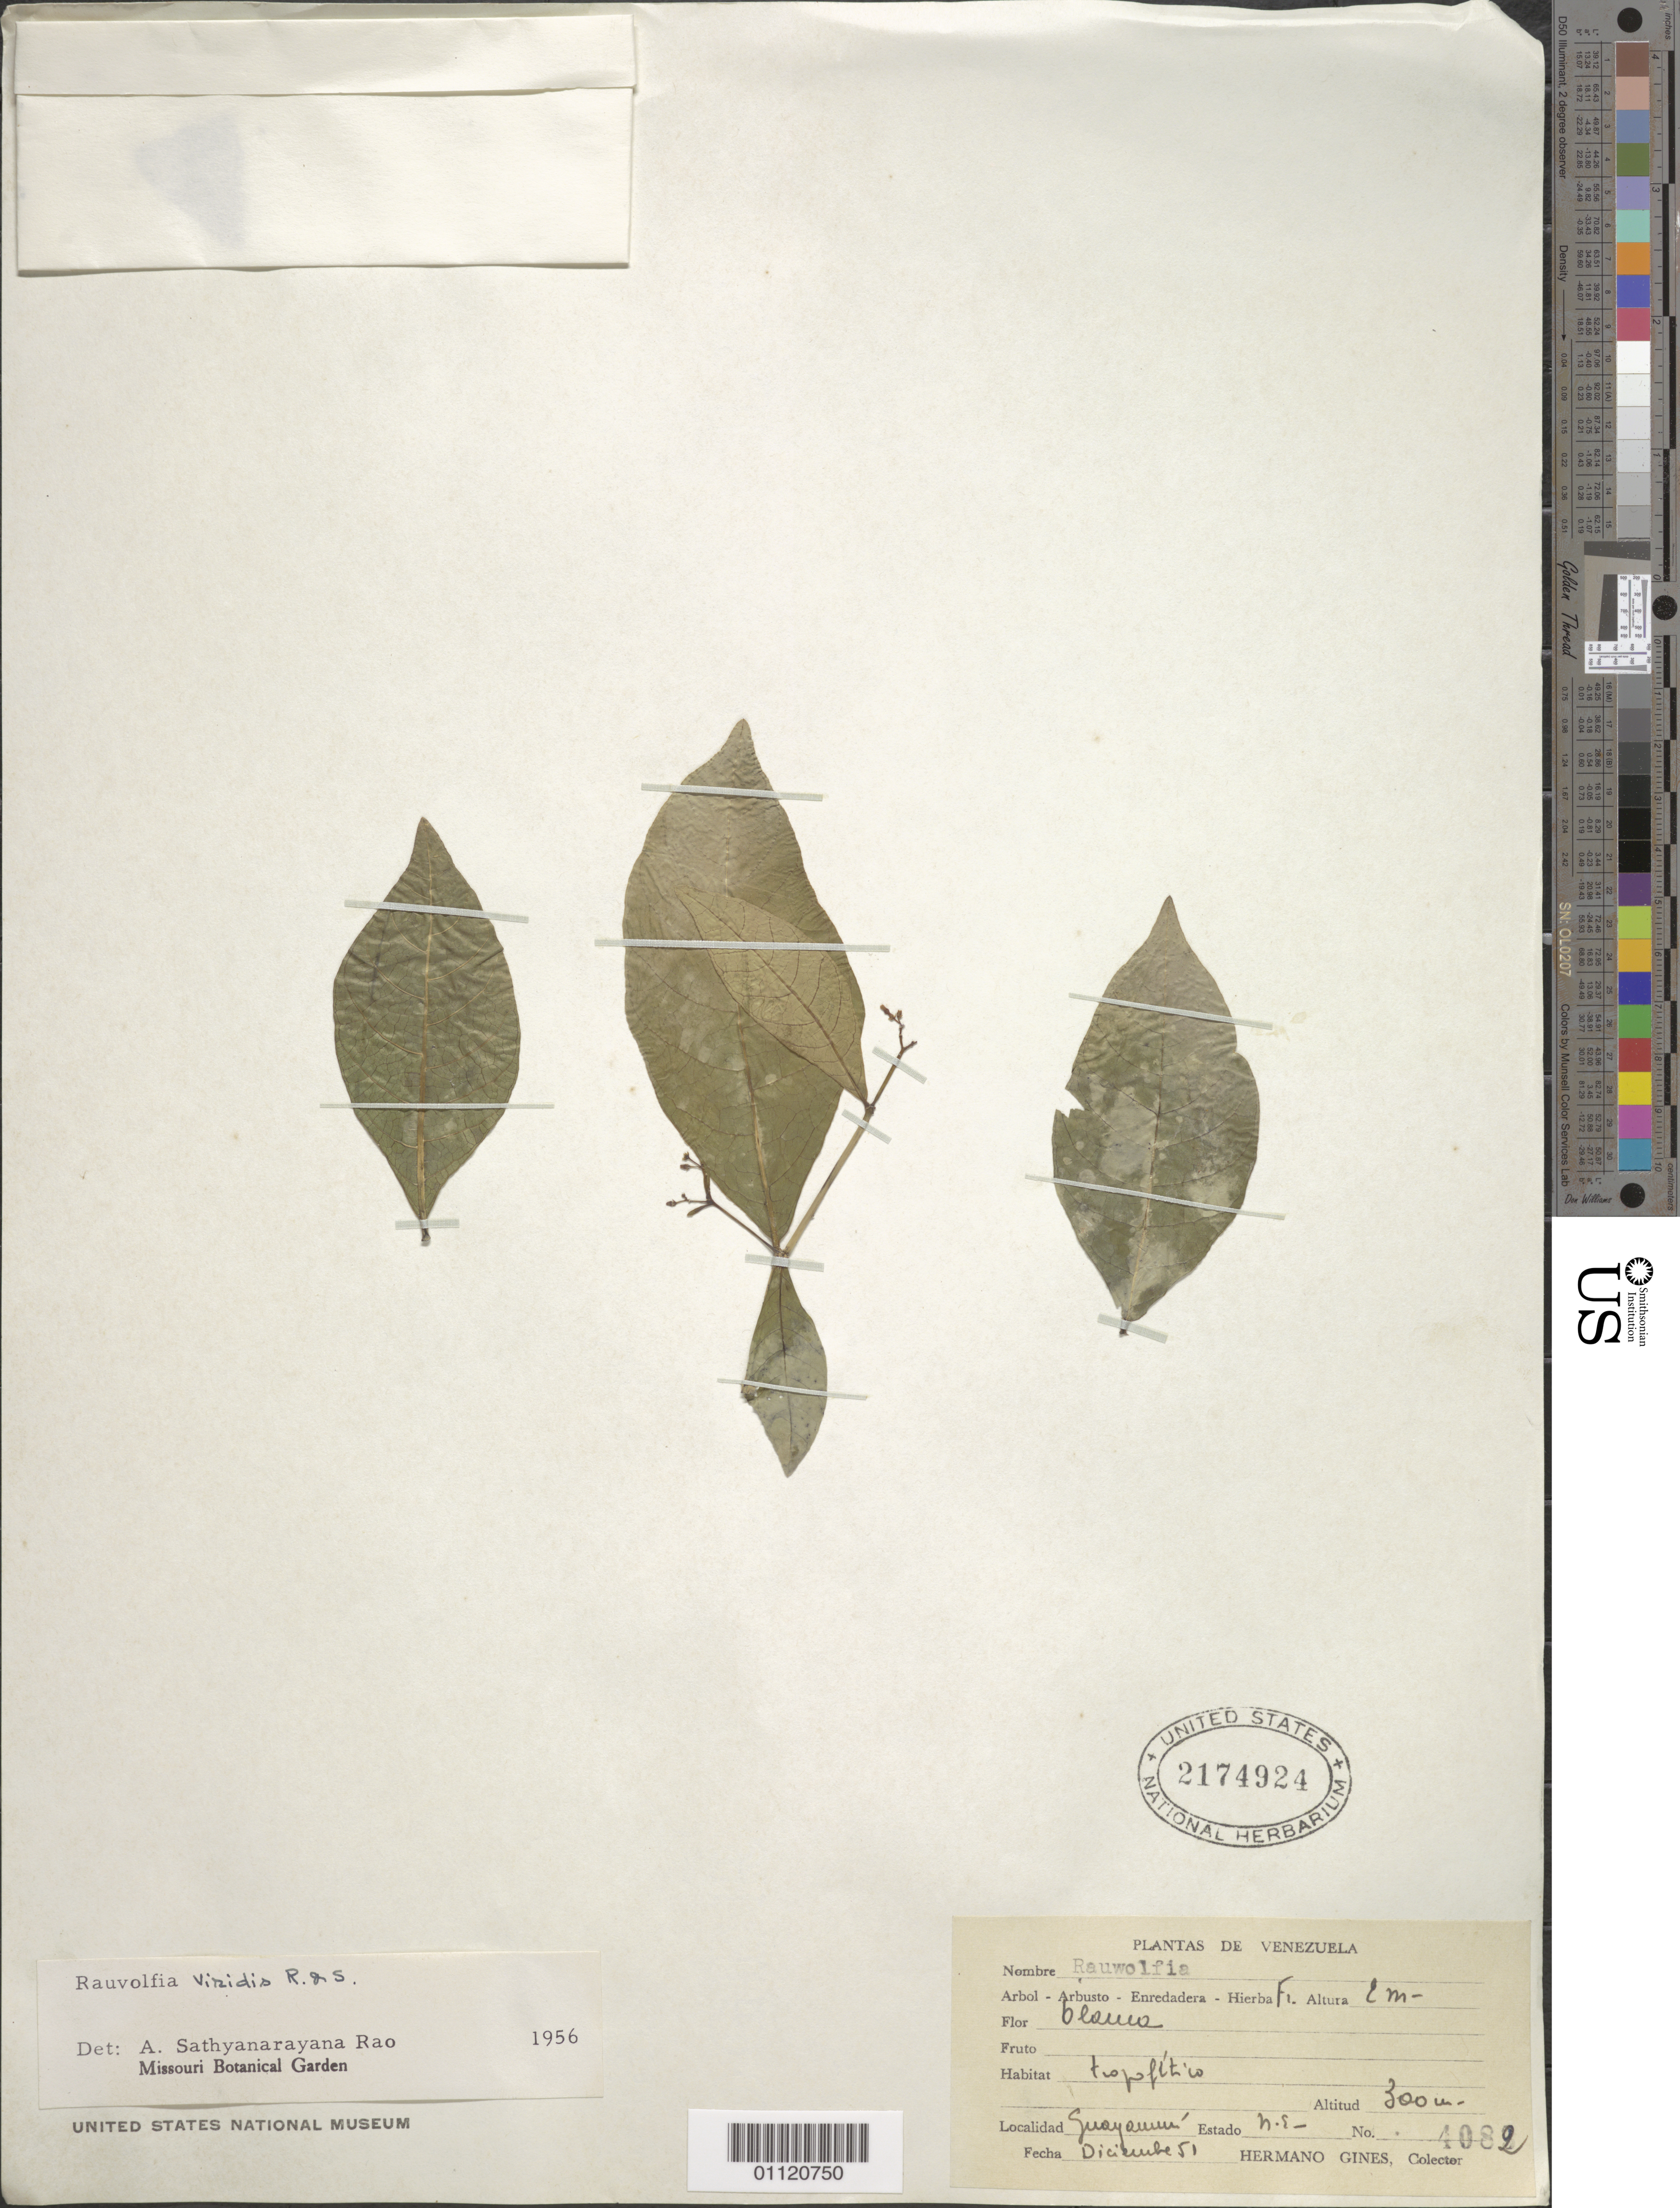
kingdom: Plantae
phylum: Tracheophyta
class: Magnoliopsida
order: Gentianales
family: Apocynaceae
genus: Rauvolfia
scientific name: Rauvolfia viridis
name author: Willd. ex Roem. & Schult.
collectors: Bro. Gines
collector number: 4082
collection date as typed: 01 Dec 1951 to 31 Dec 1951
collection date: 1951-12-01/1951-12-31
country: Venezuela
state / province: Nueva Esparta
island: Margarita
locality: Guayamuri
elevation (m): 300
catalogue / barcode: US 2174924